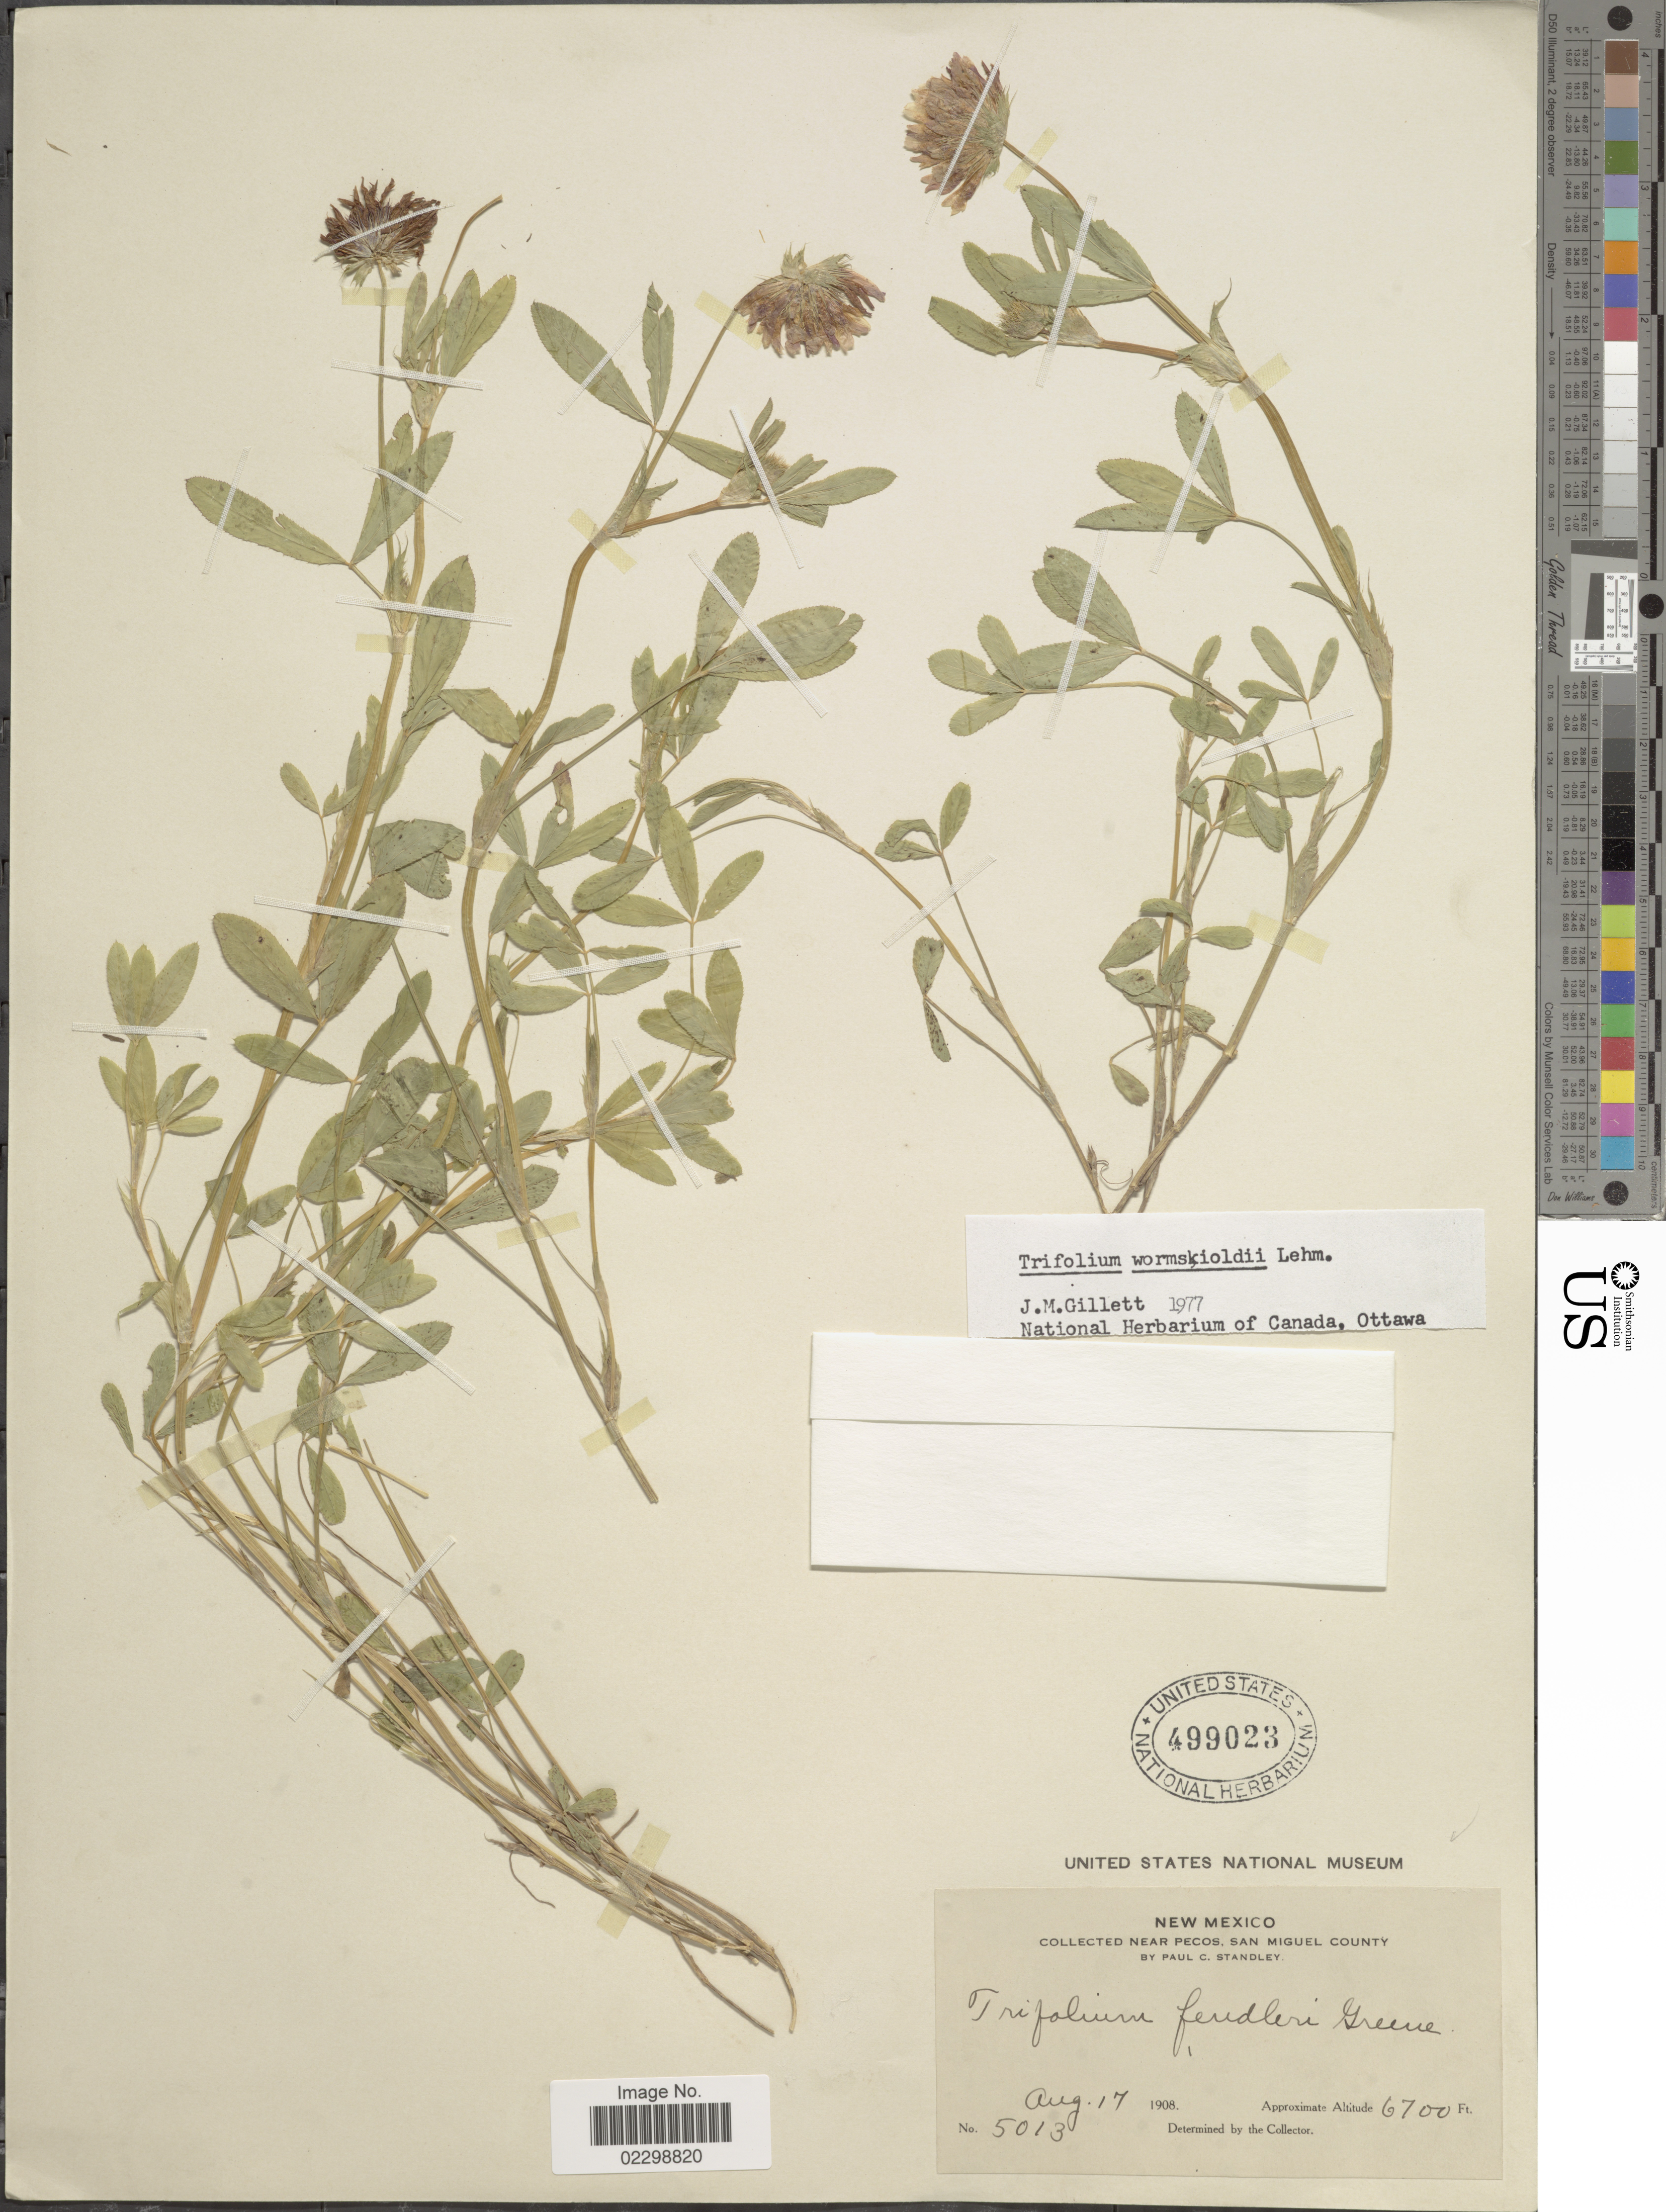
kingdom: Plantae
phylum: Tracheophyta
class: Magnoliopsida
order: Fabales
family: Fabaceae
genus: Trifolium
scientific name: Trifolium wormskioldii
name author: Lehm.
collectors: P. C. Standley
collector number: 5013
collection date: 1908-08-17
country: United States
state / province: New Mexico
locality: Near Pecos, San Miquel County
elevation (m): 2042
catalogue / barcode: US 499023